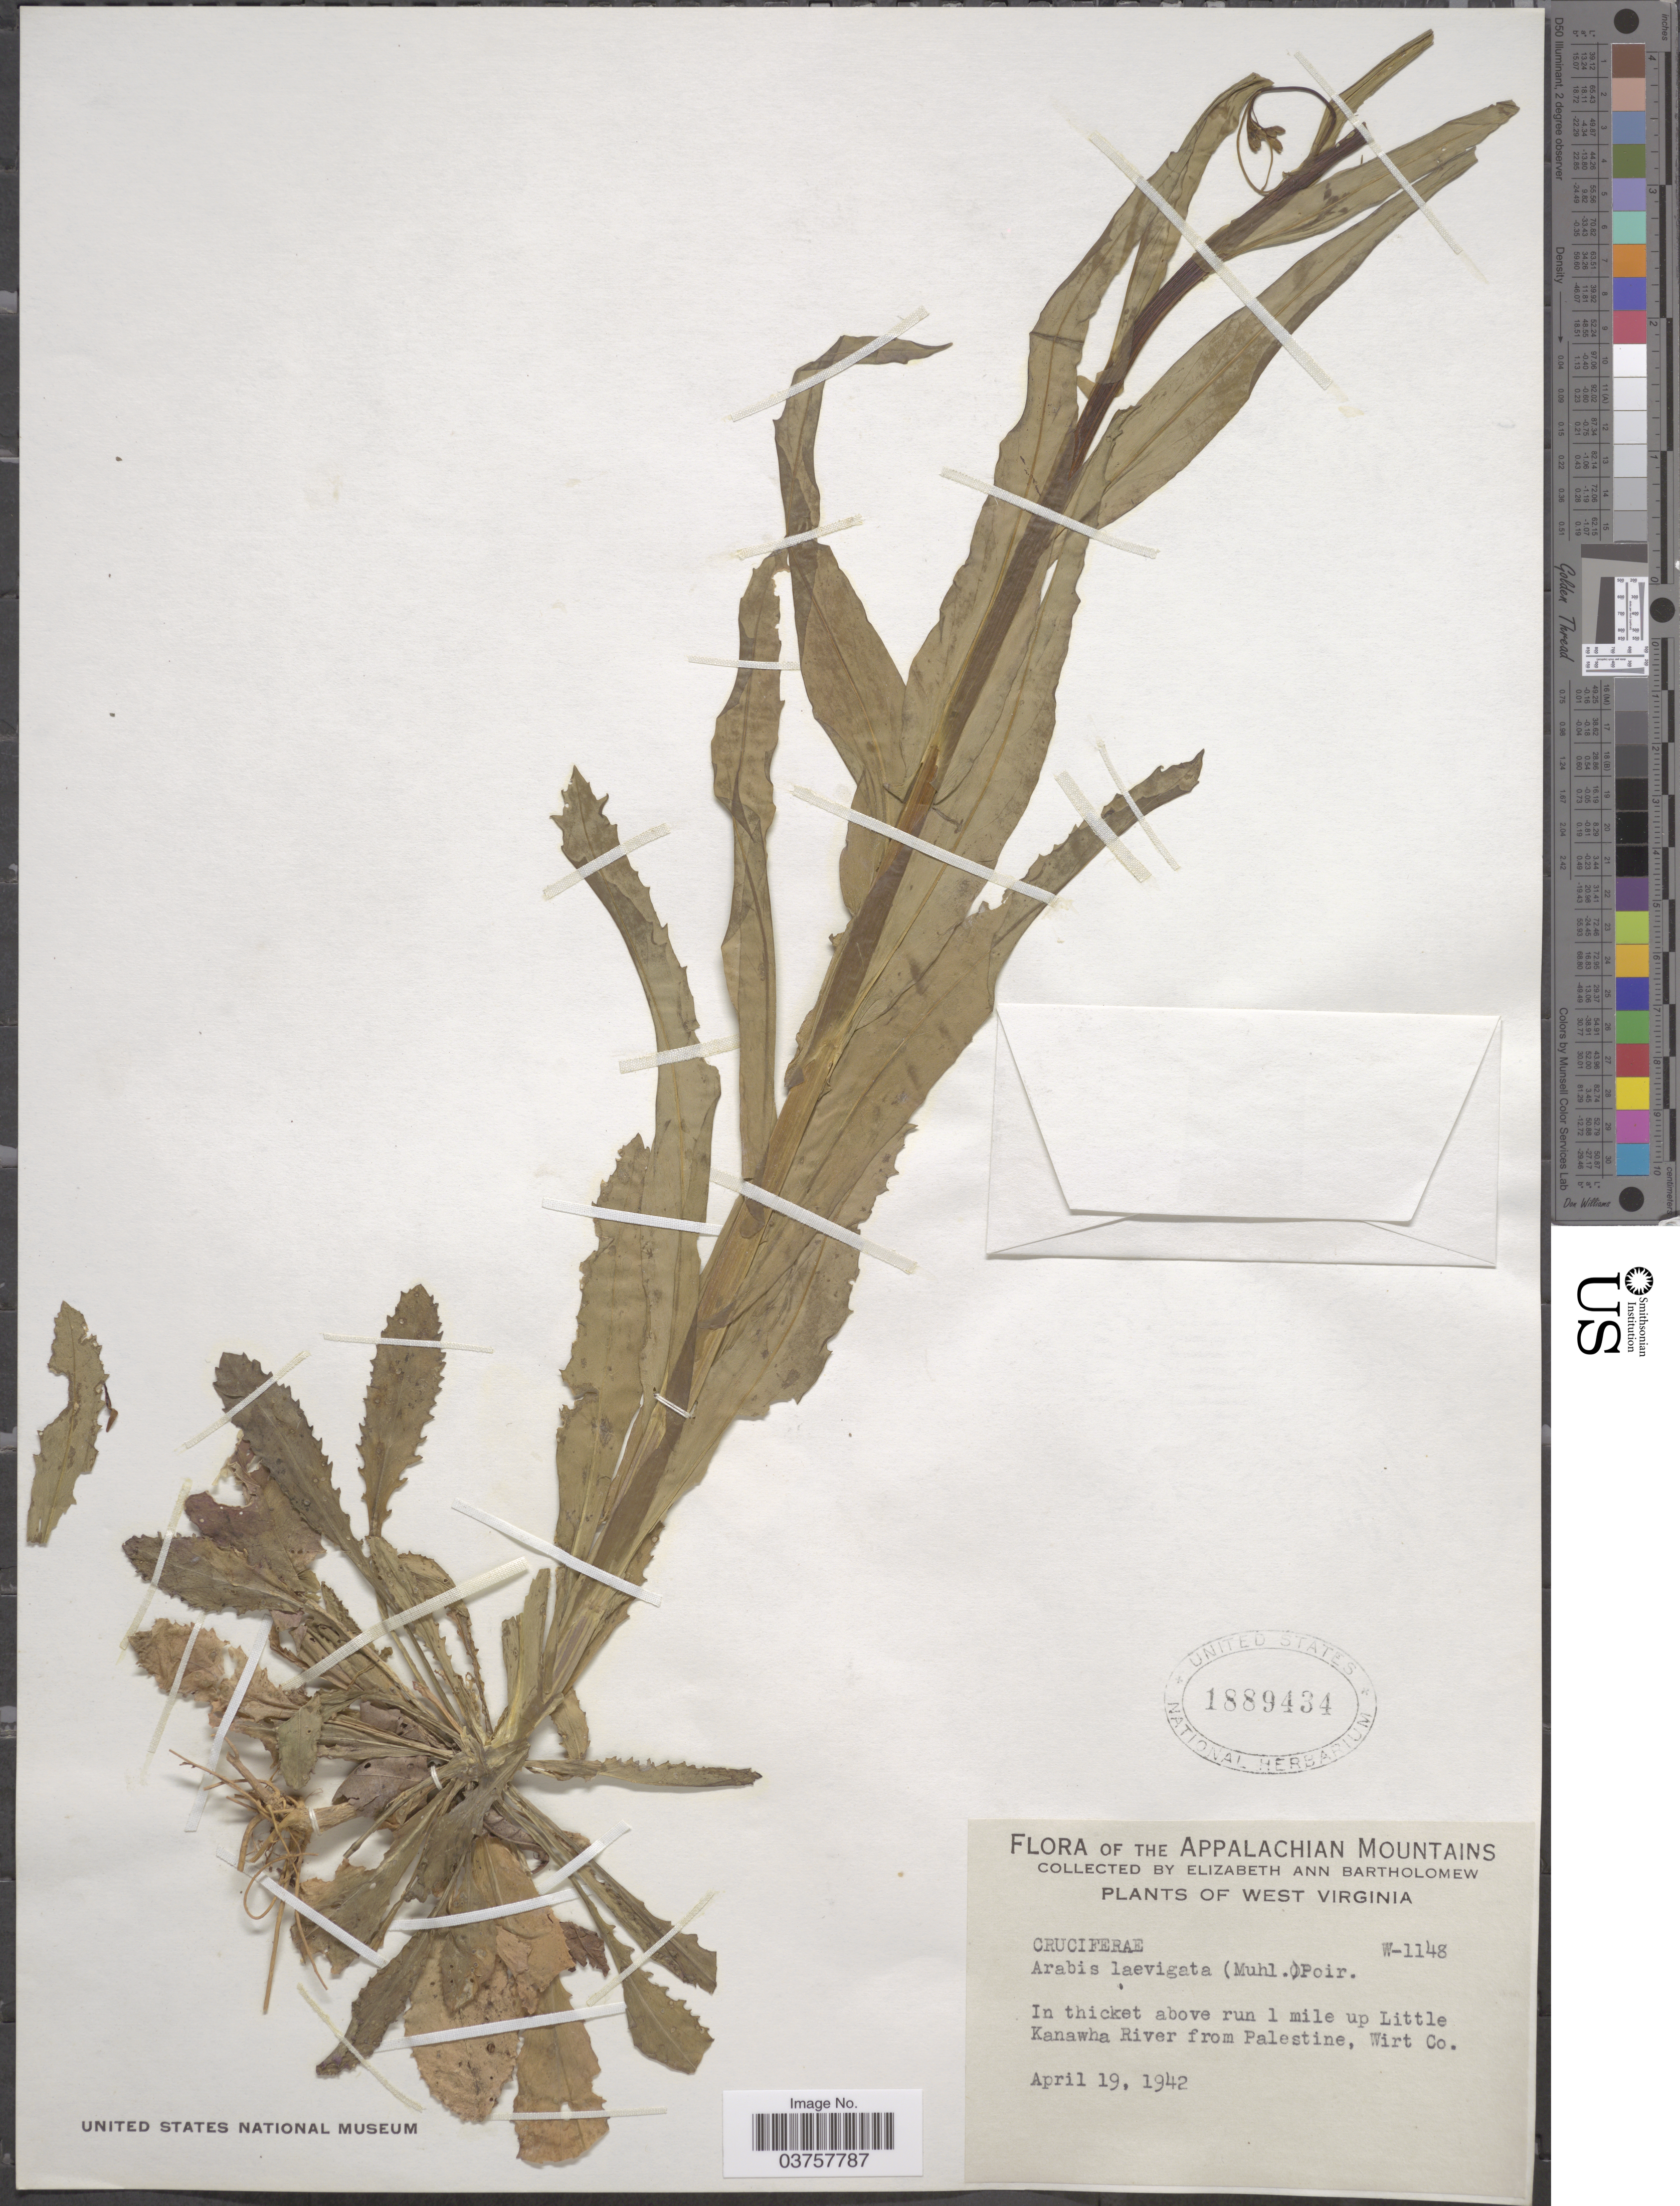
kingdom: Plantae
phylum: Tracheophyta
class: Magnoliopsida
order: Brassicales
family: Brassicaceae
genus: Arabis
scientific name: Arabis laevigata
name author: (Muhl. ex Willd.) Poir.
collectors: E. Bartholomew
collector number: W-1148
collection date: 1942-04-19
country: United States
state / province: West Virginia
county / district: Wirt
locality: The Appalachan Mountains. In thicket above run 1 mile up Little Kanawha River from Palestine, Wirt Co.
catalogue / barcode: US 1889434